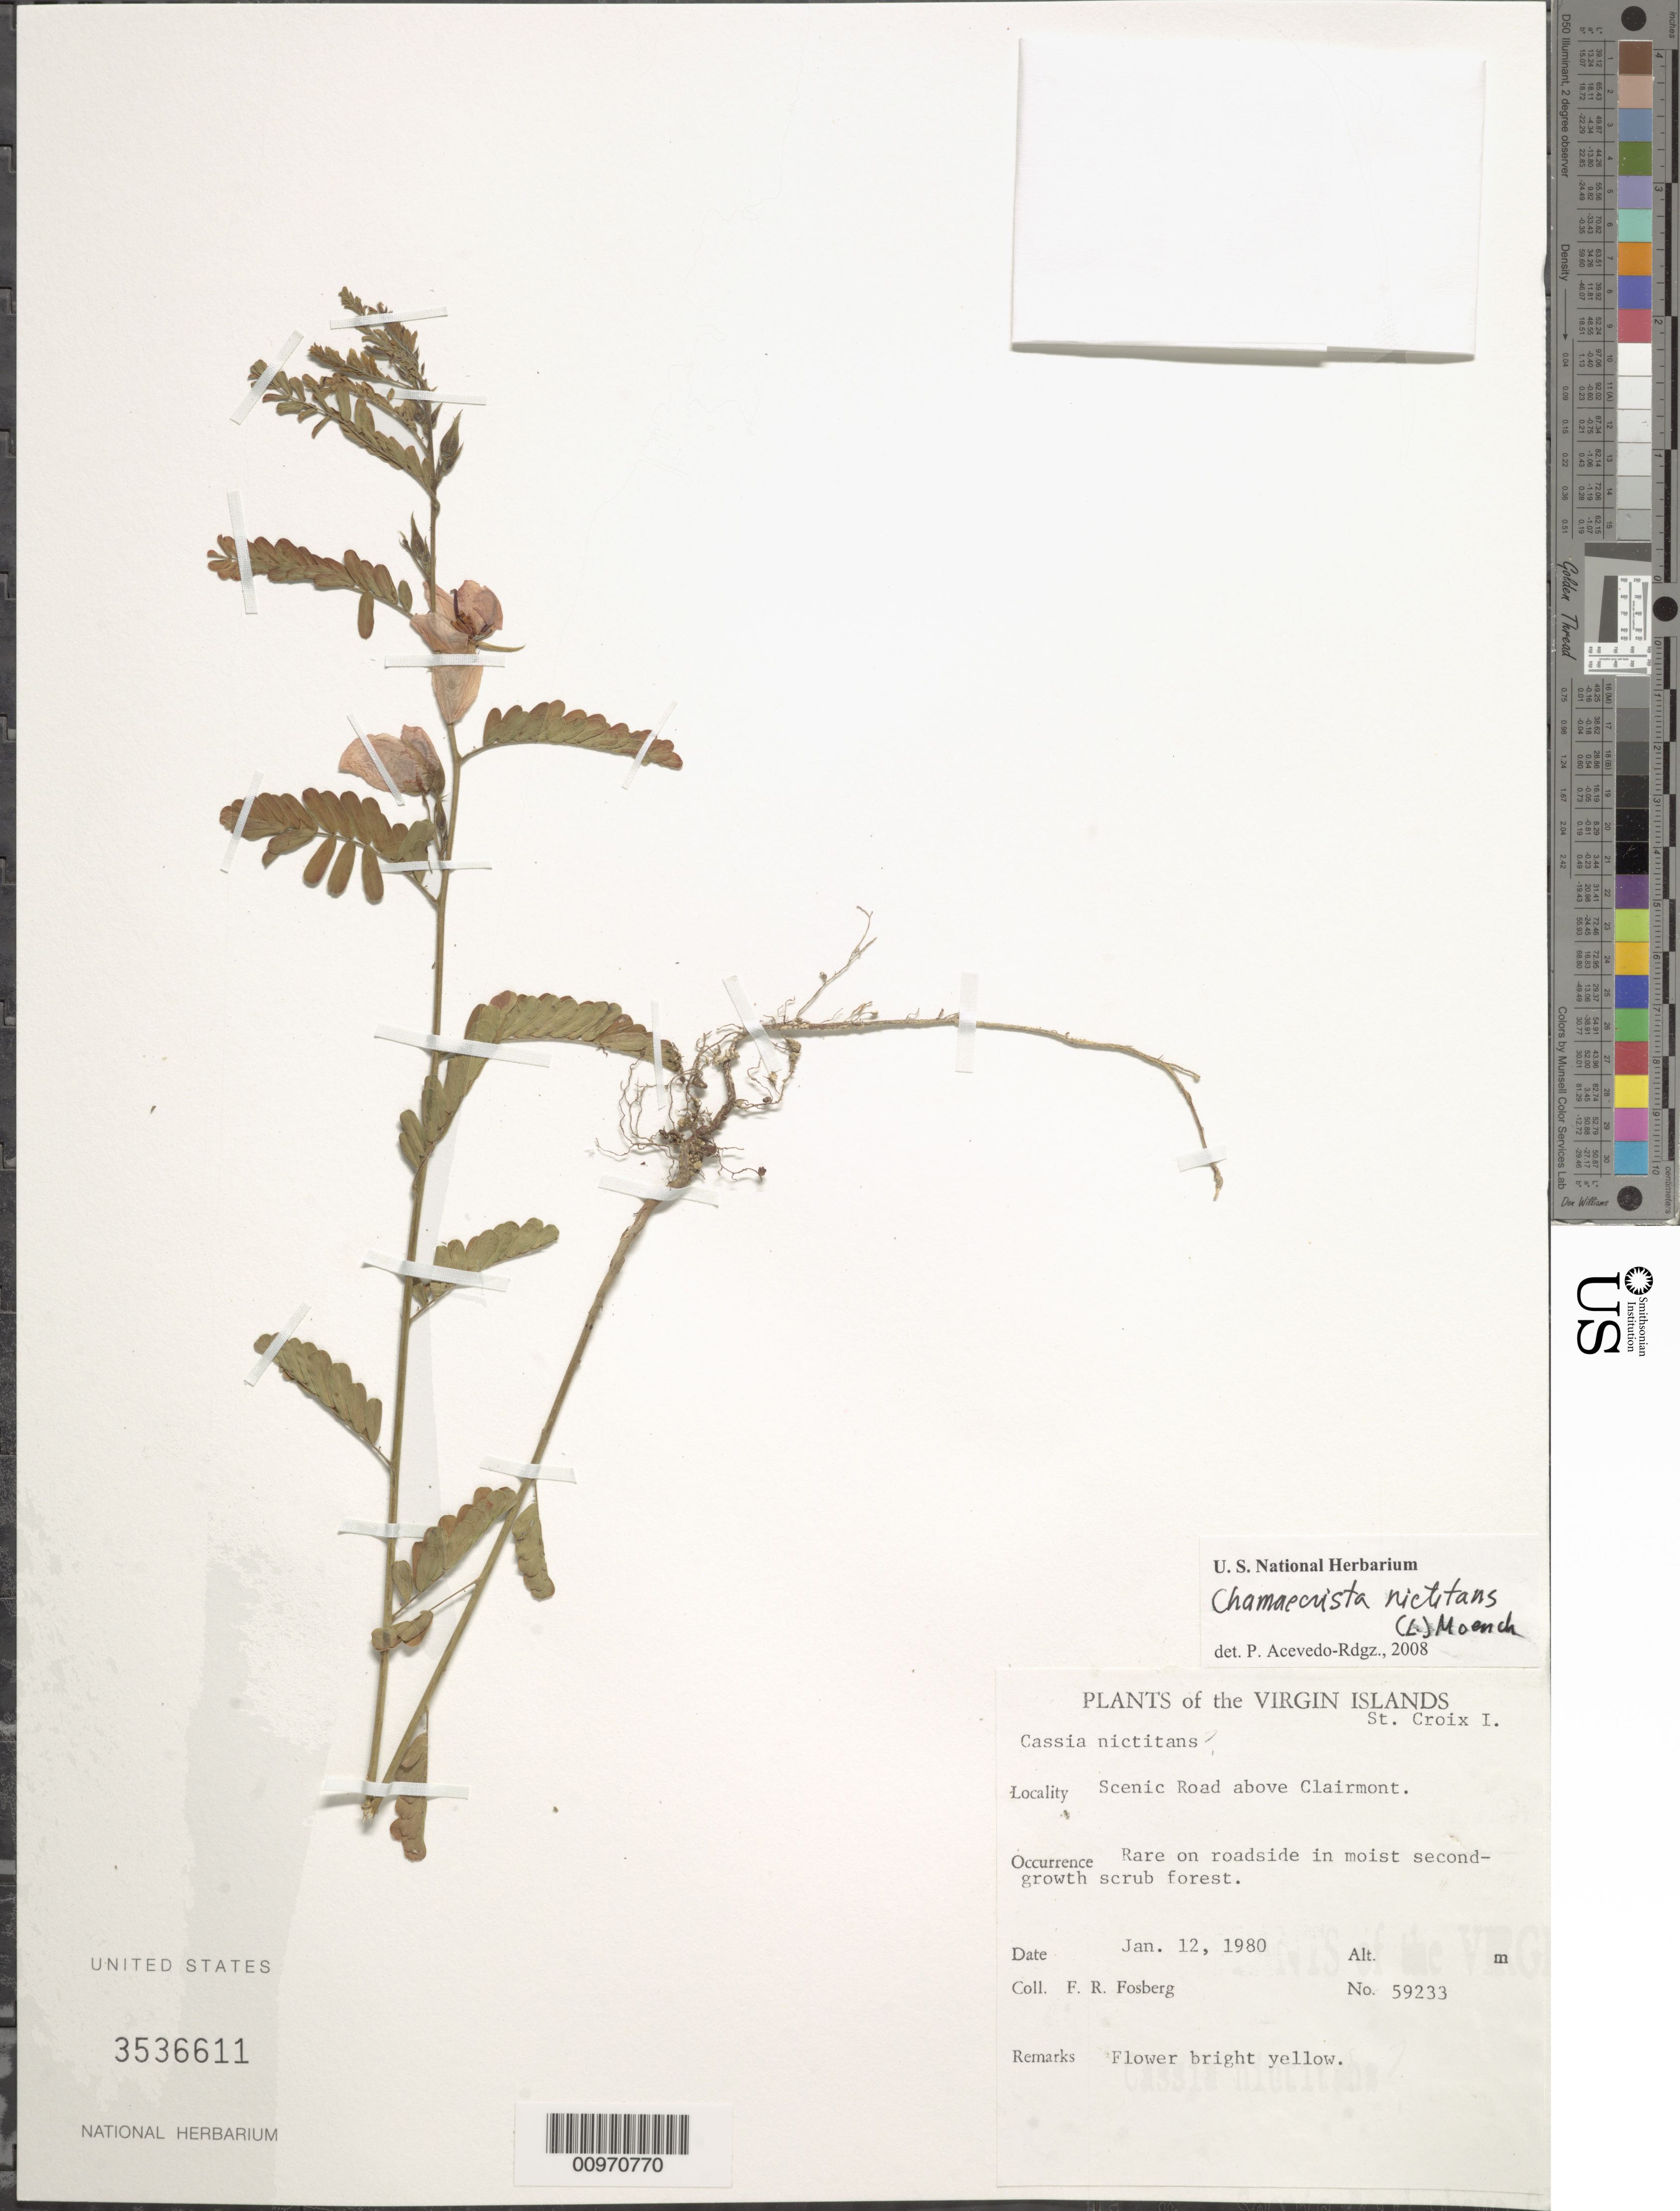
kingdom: Plantae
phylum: Tracheophyta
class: Magnoliopsida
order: Fabales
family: Fabaceae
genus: Chamaecrista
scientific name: Chamaecrista nictitans var. glabrata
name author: (Vogel) H.S. Irwin & Barneby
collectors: F. R. Fosberg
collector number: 59233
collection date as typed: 12 Jan 1980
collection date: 1980-01-12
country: U.S. Virgin Islands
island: St. Croix I.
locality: Scenic Road above Clairmont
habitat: On roadside in moist secondary growth scrub forest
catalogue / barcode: US 3536611